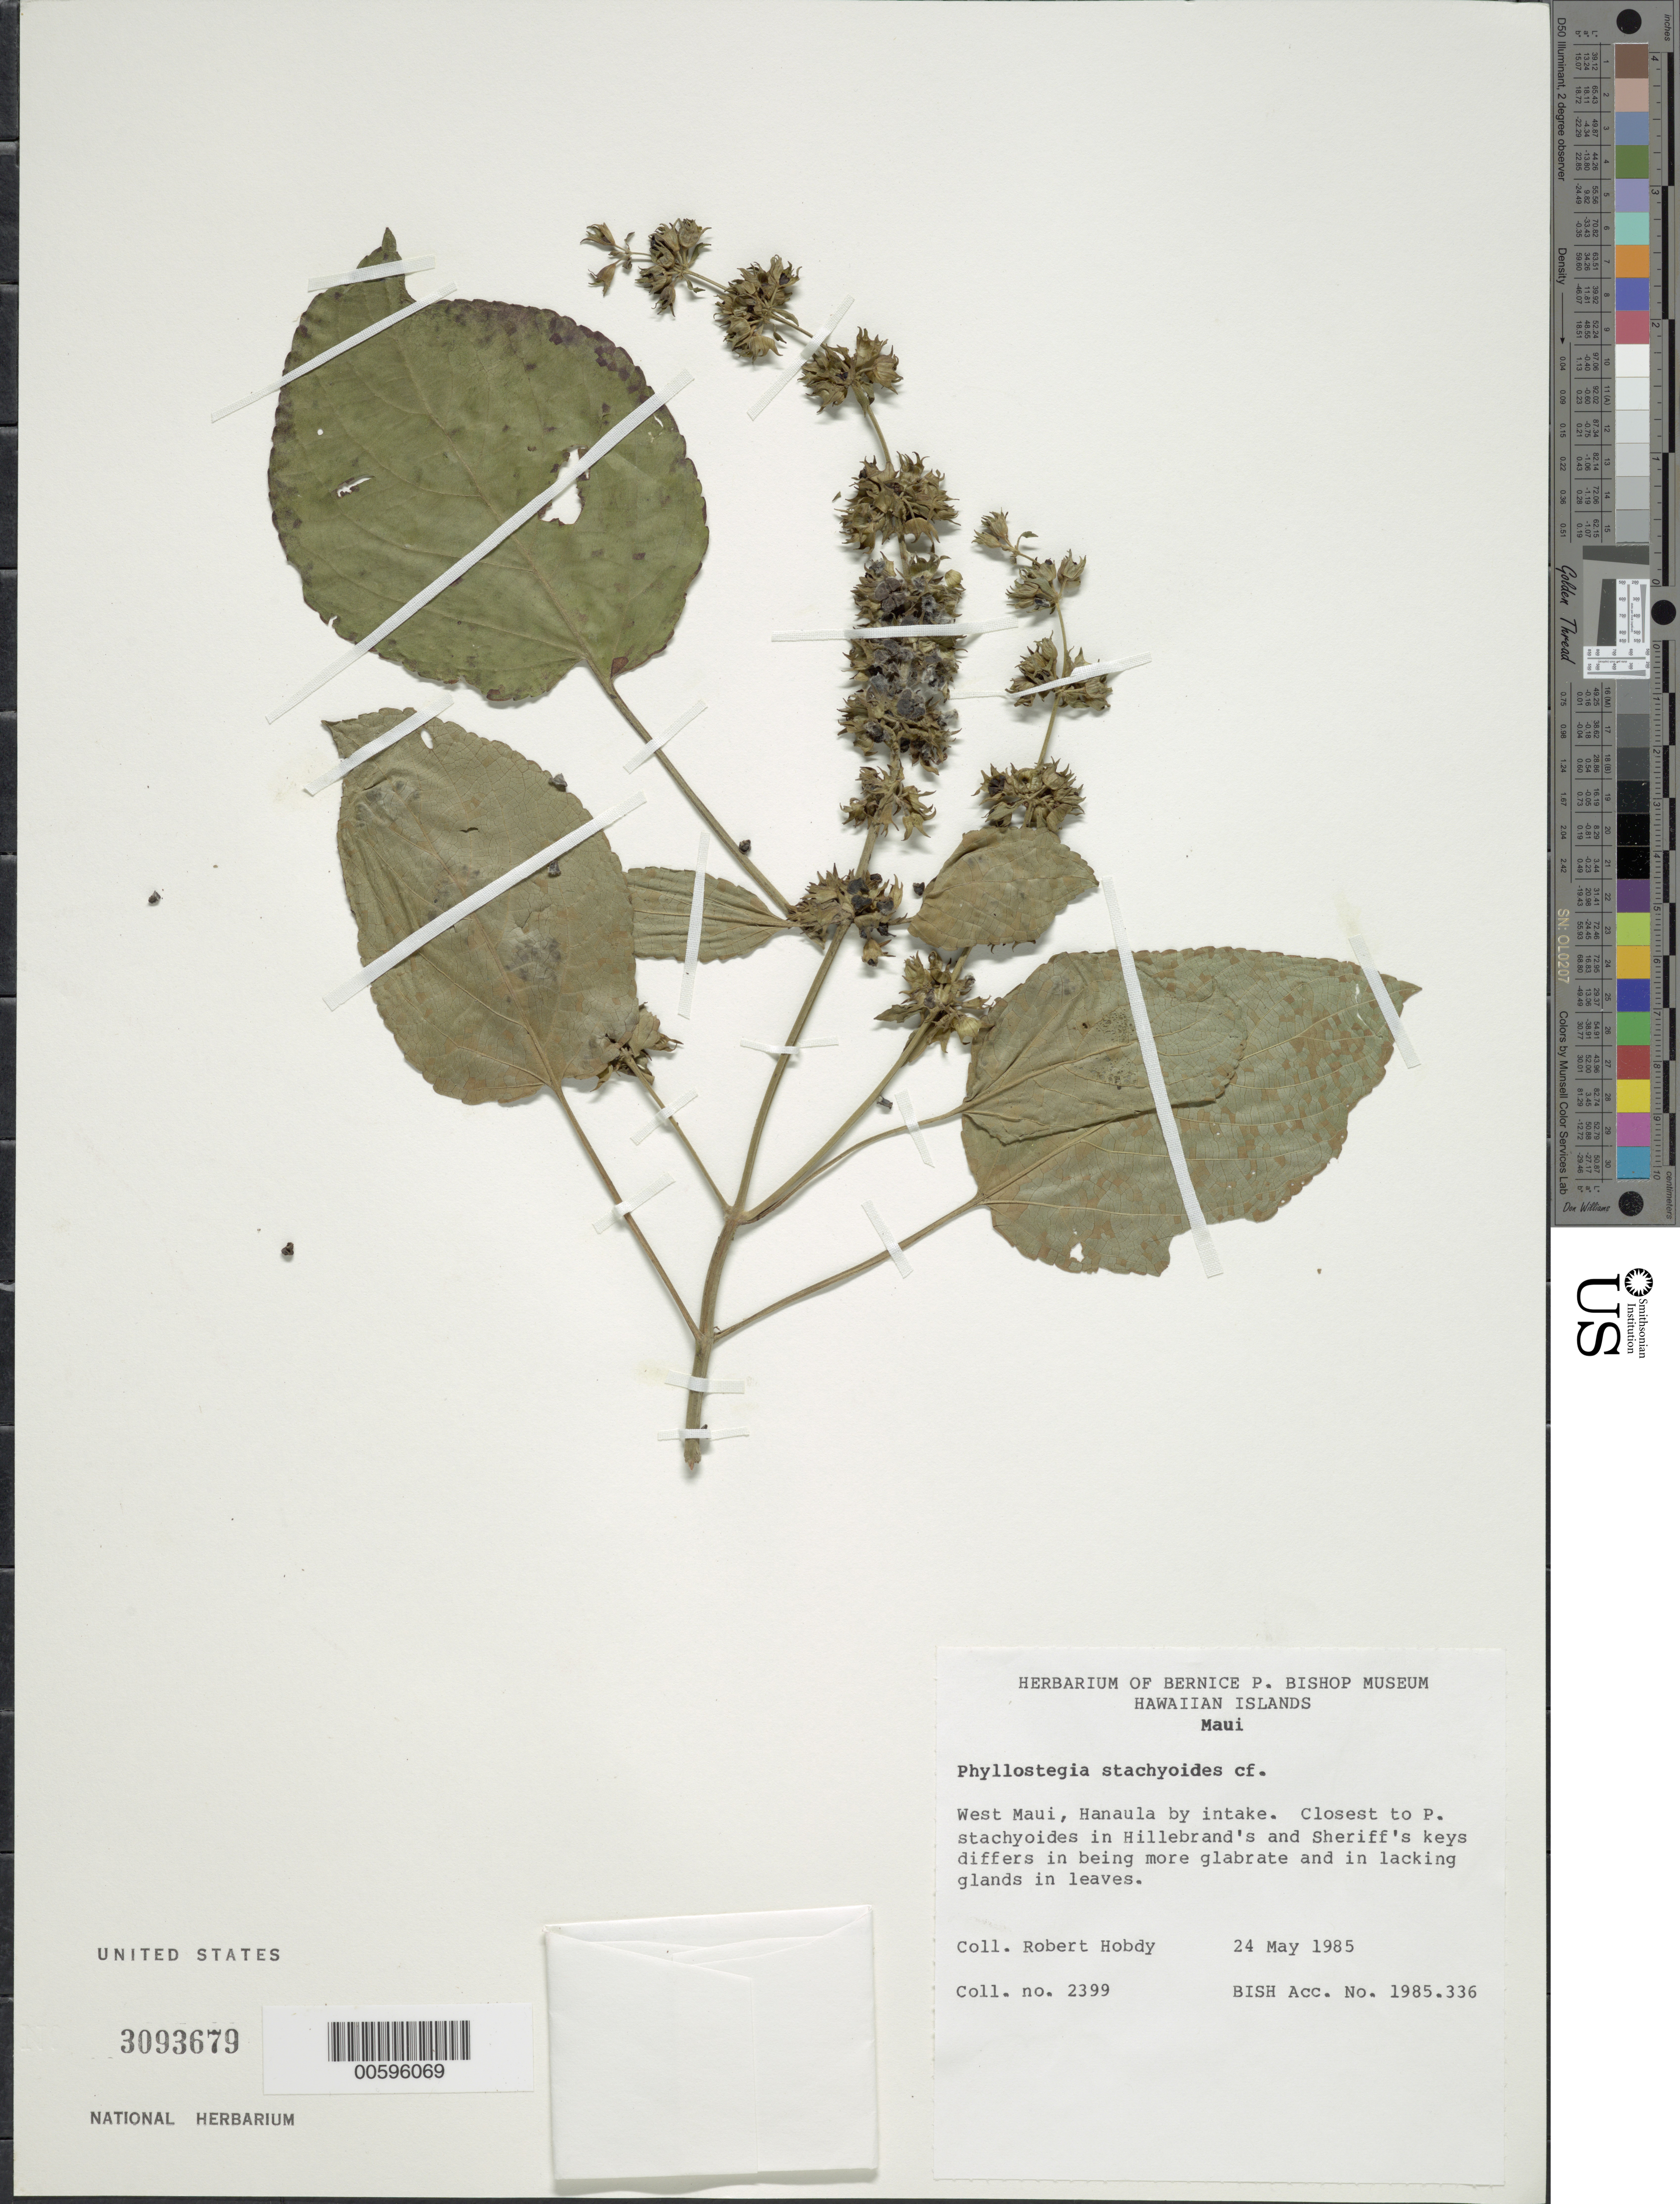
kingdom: Plantae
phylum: Tracheophyta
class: Magnoliopsida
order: Lamiales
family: Lamiaceae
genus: Phyllostegia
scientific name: Phyllostegia stachyoides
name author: A. Gray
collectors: R. Hobdy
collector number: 2399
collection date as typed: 24 May 1985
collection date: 1985-05-24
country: United States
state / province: Hawaii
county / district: Maui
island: Maui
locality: W Maui, Hanaula by intake.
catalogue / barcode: US 3093679